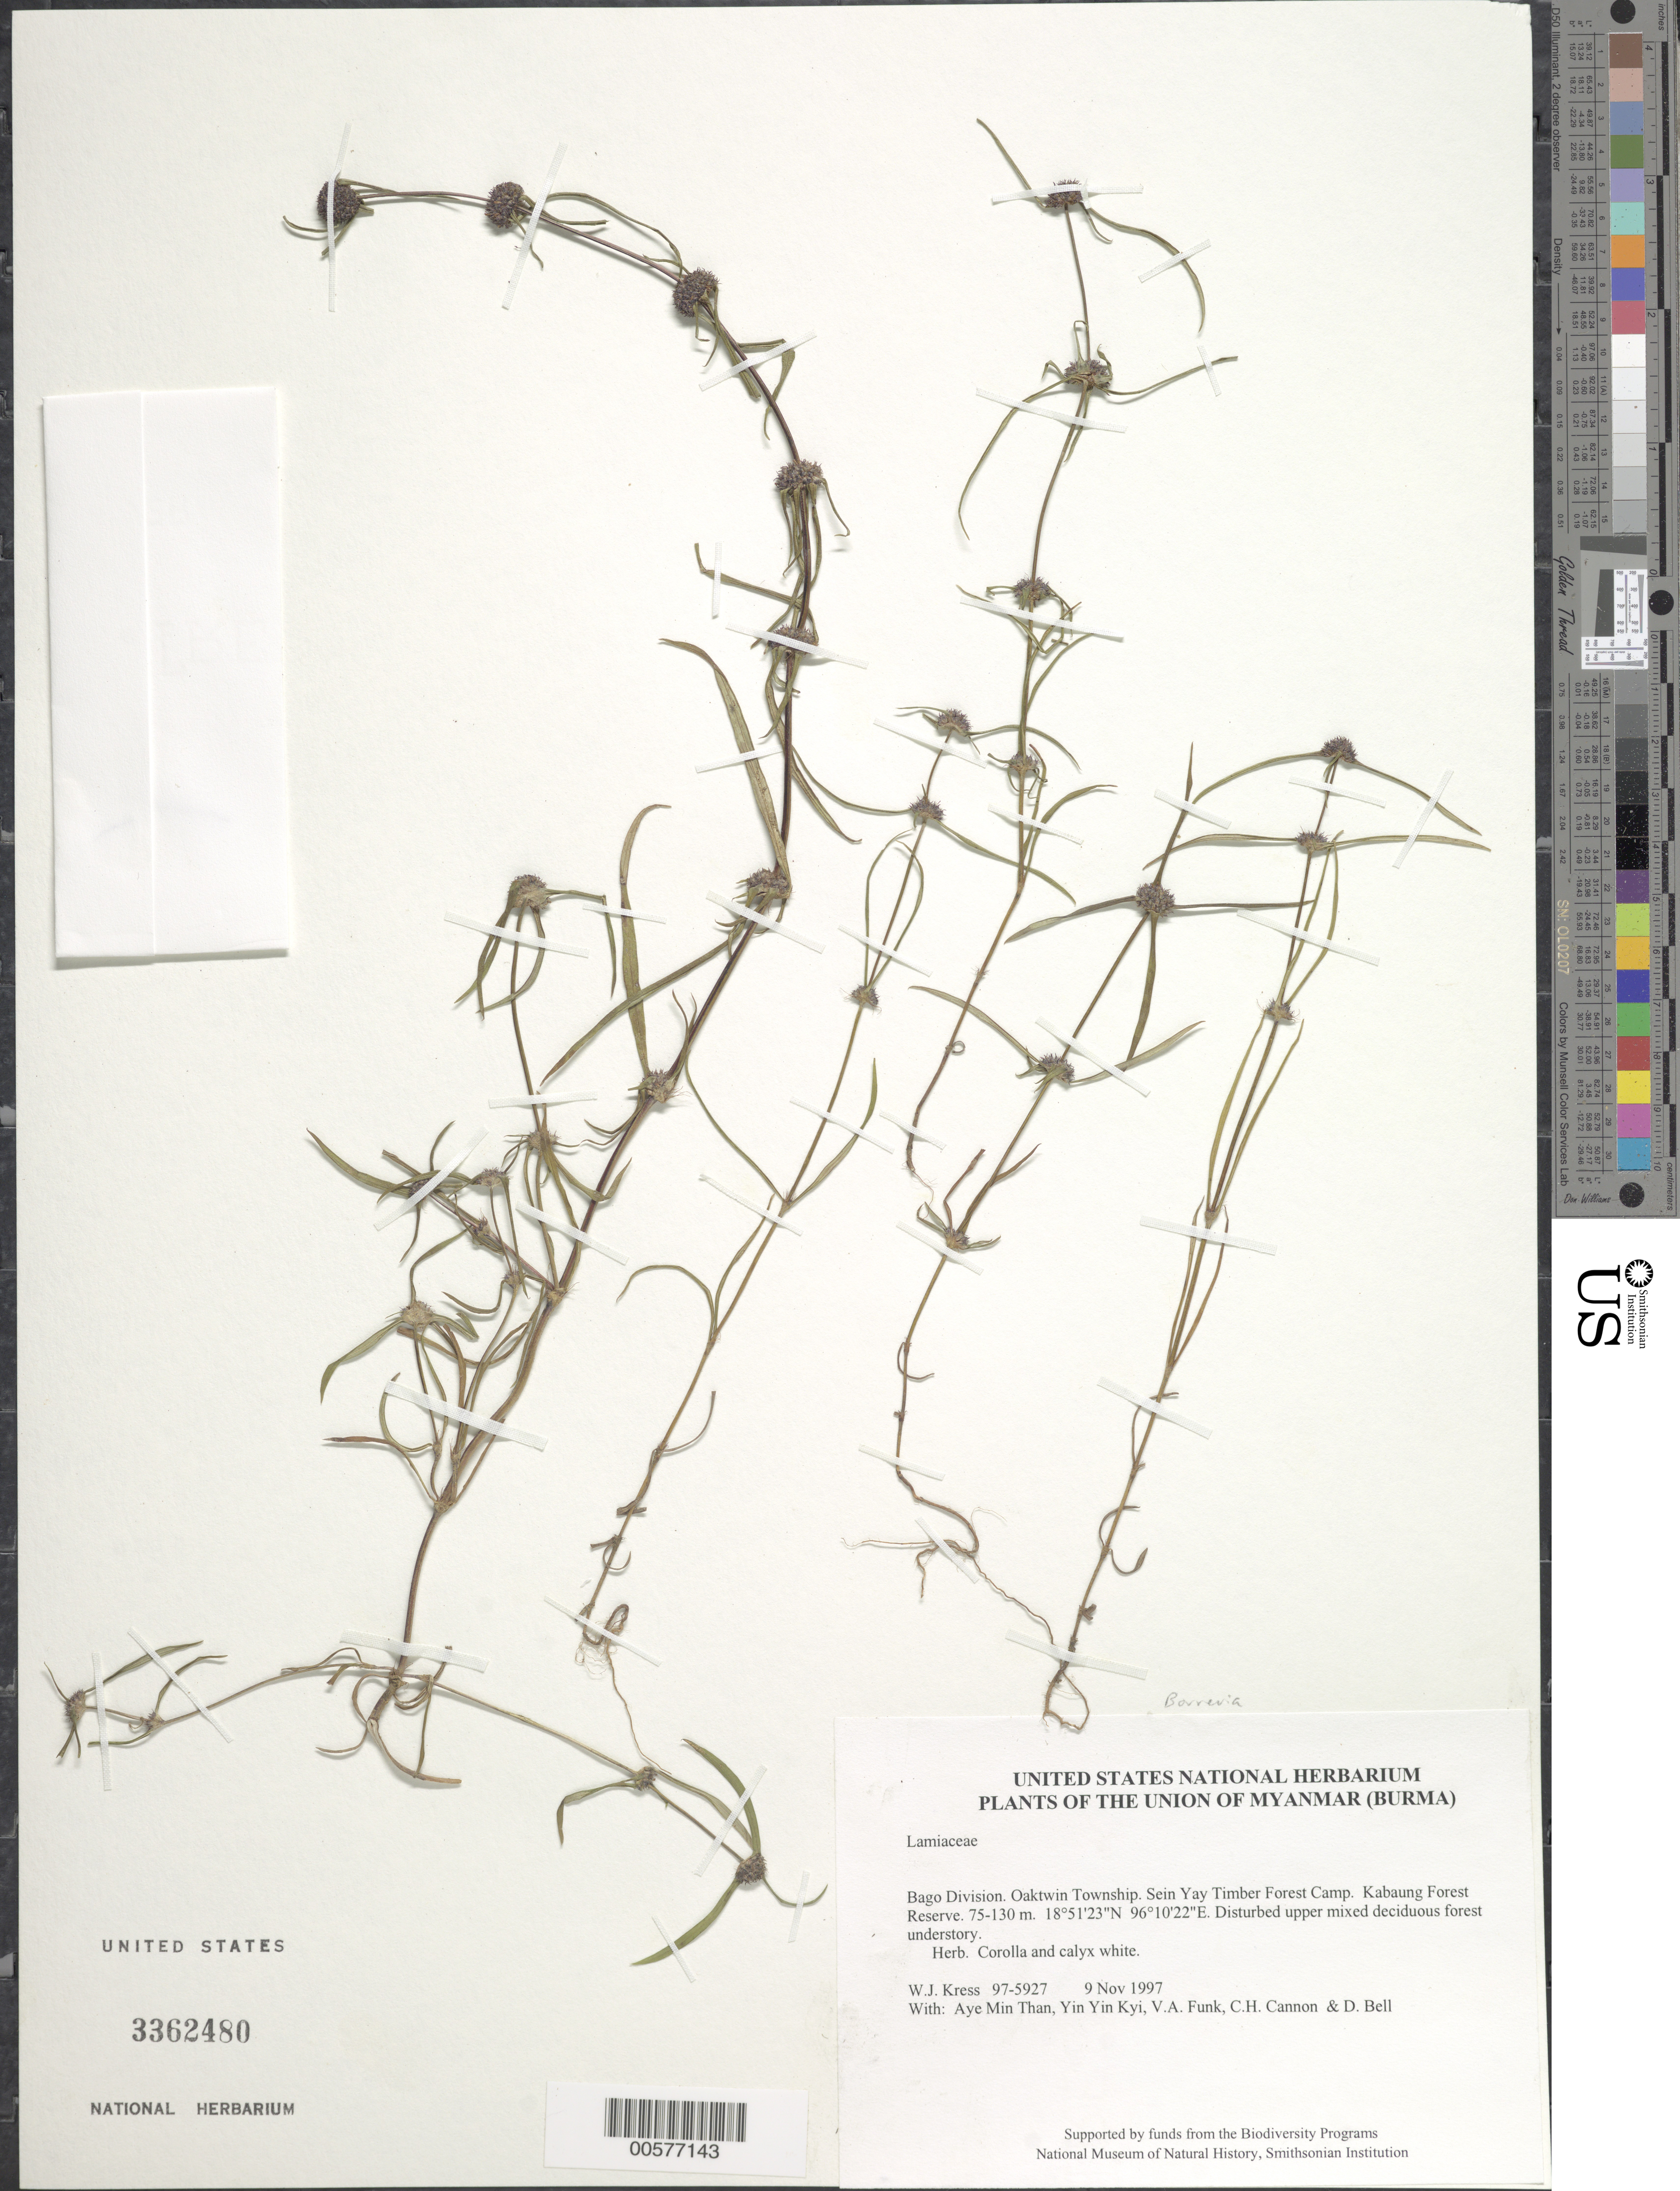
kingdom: Plantae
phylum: Tracheophyta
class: Magnoliopsida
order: Lamiales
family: Lamiaceae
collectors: W. J. Kress, Aye Pe, Yin Yin Kyi, V. Funk, C. H. Cannon & D. A. Bell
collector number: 97-5927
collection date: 1997-11-09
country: Myanmar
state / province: Bago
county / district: Oaktwin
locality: Sein Yay Timber Forest Camp. Kabaung Forest Reserve.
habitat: Disturbed upper mixed deciduous forest understory.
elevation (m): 75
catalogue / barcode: US 3362480